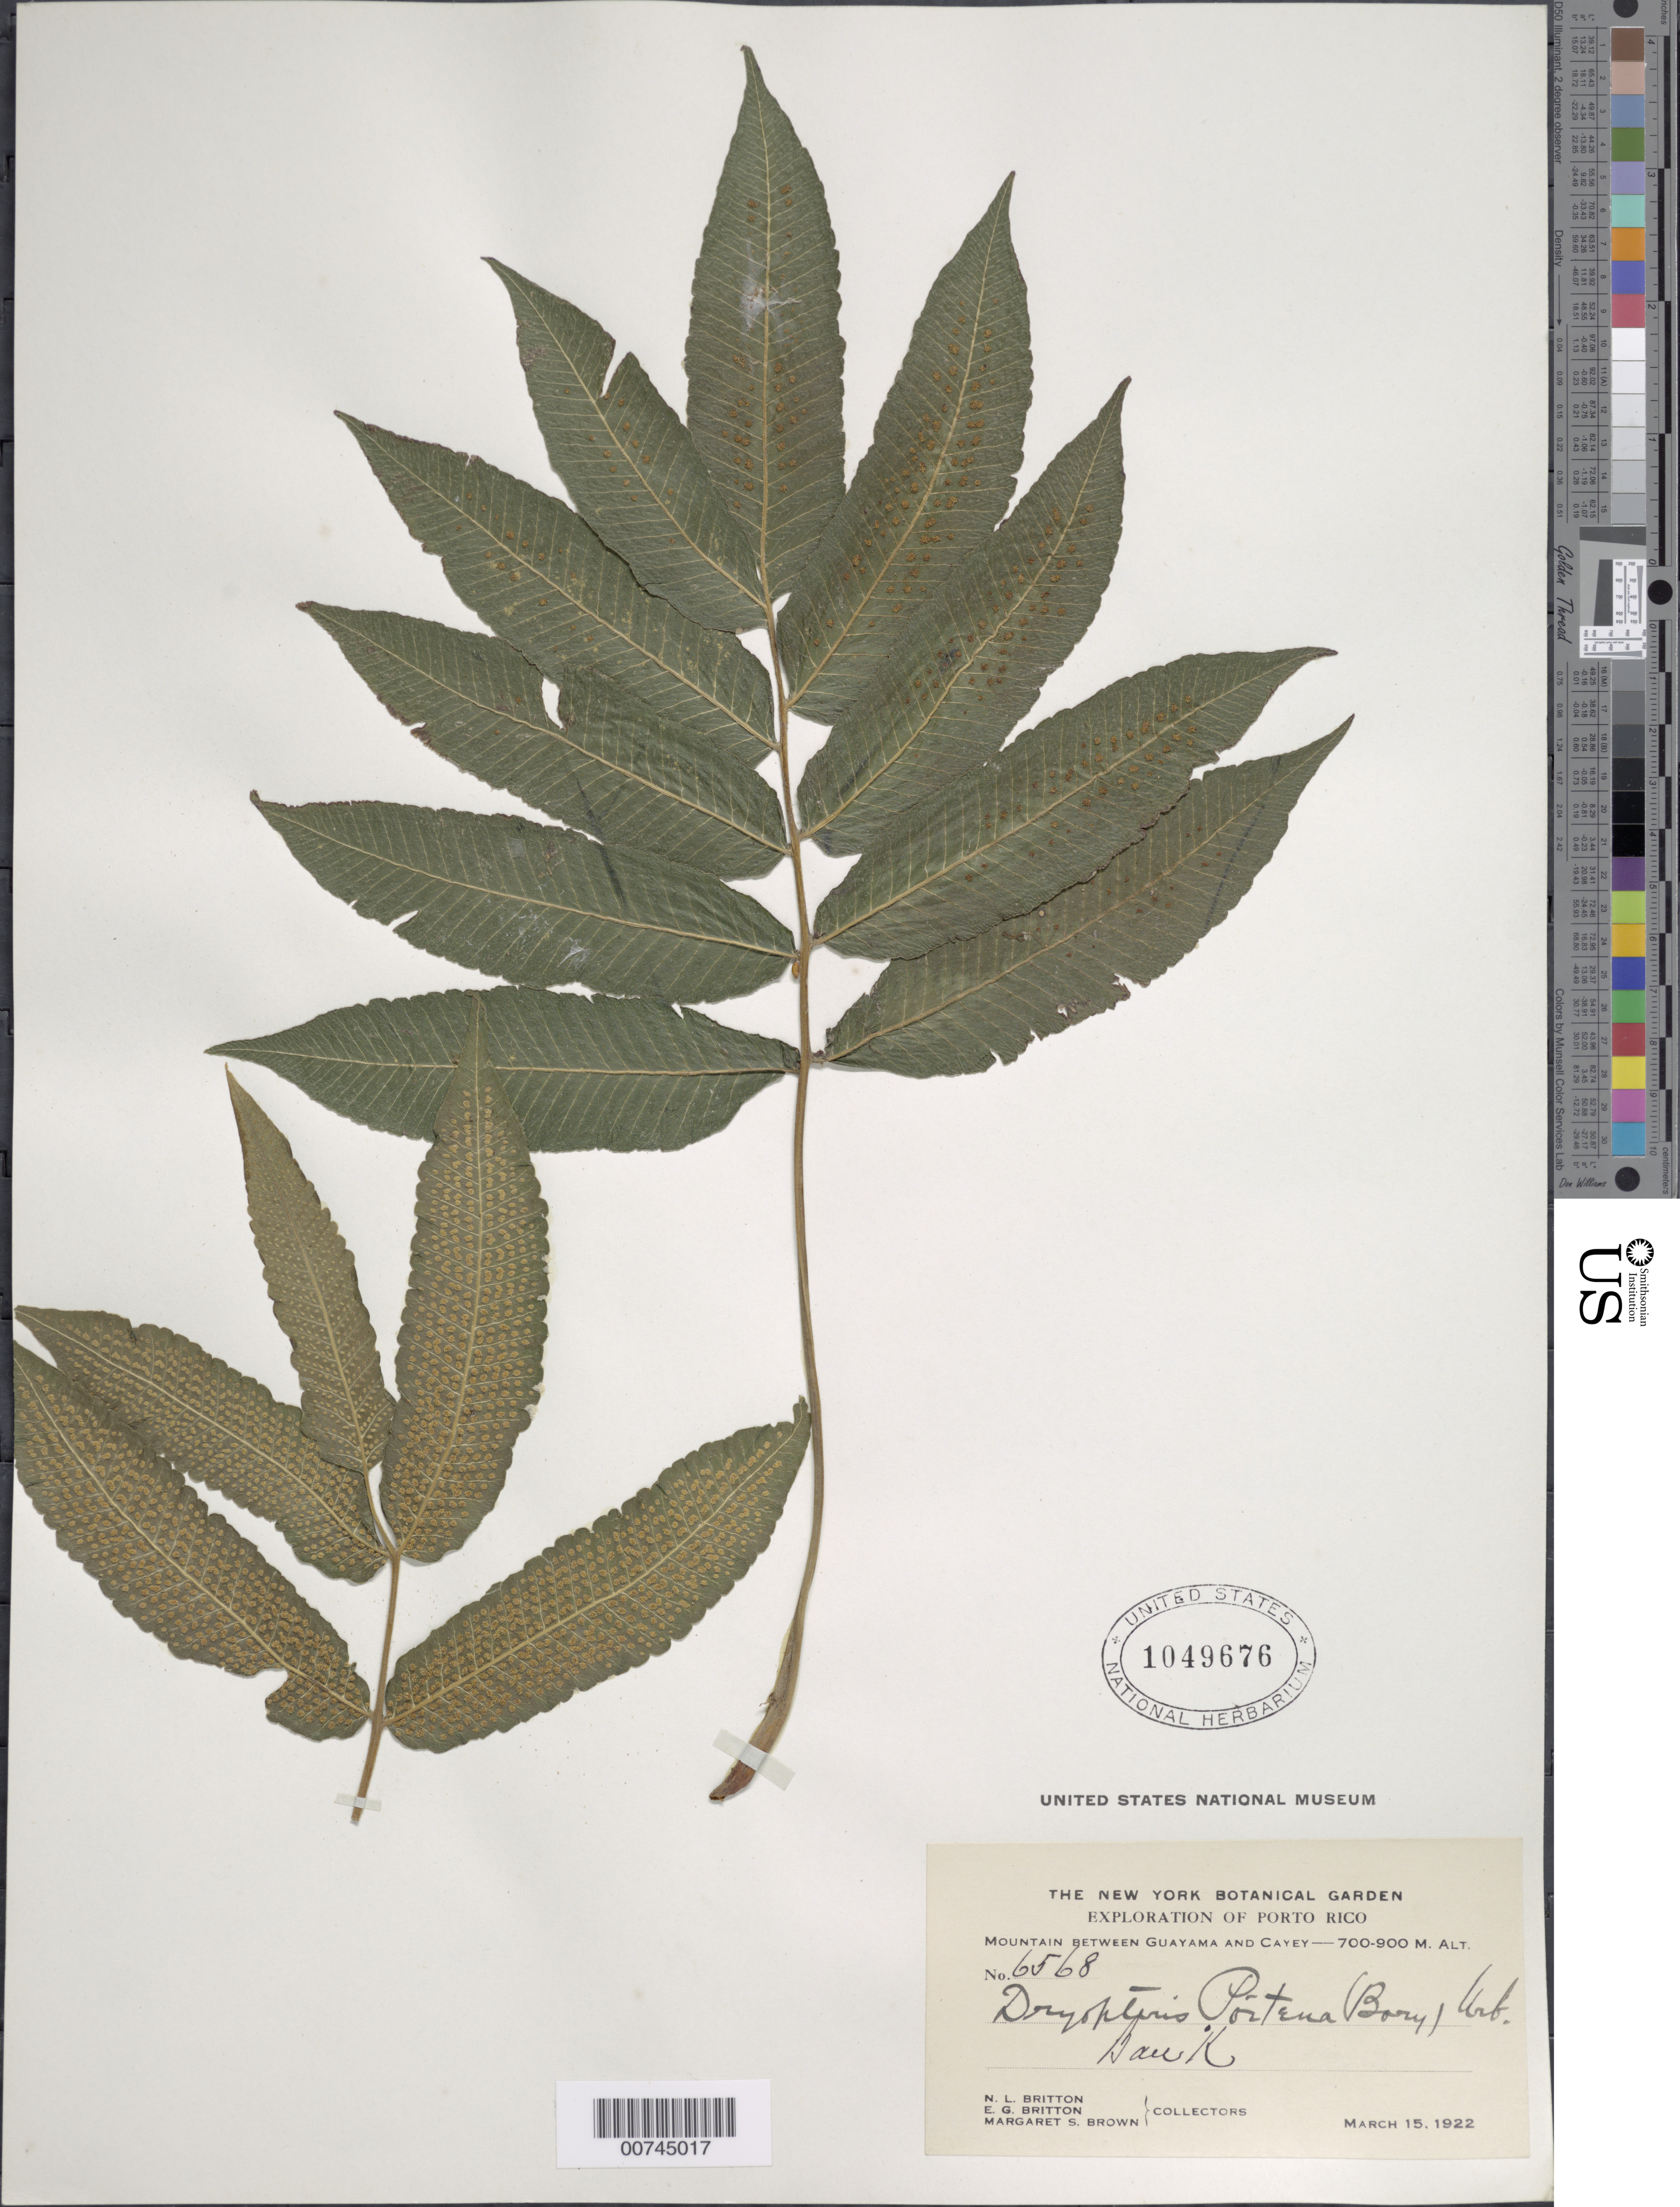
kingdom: Plantae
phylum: Tracheophyta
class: Polypodiopsida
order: Polypodiales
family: Thelypteridaceae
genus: Goniopteris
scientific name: Goniopteris poiteana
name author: (Bory) Ching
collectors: N. Britton, E. G. Britton & M. S. Brown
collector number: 6568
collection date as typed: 15 Mar 1922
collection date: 1922-03-15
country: Puerto Rico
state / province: Cayey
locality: Mountain between Guayama and Cayey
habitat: Bank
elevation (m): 700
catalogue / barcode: US 1049676